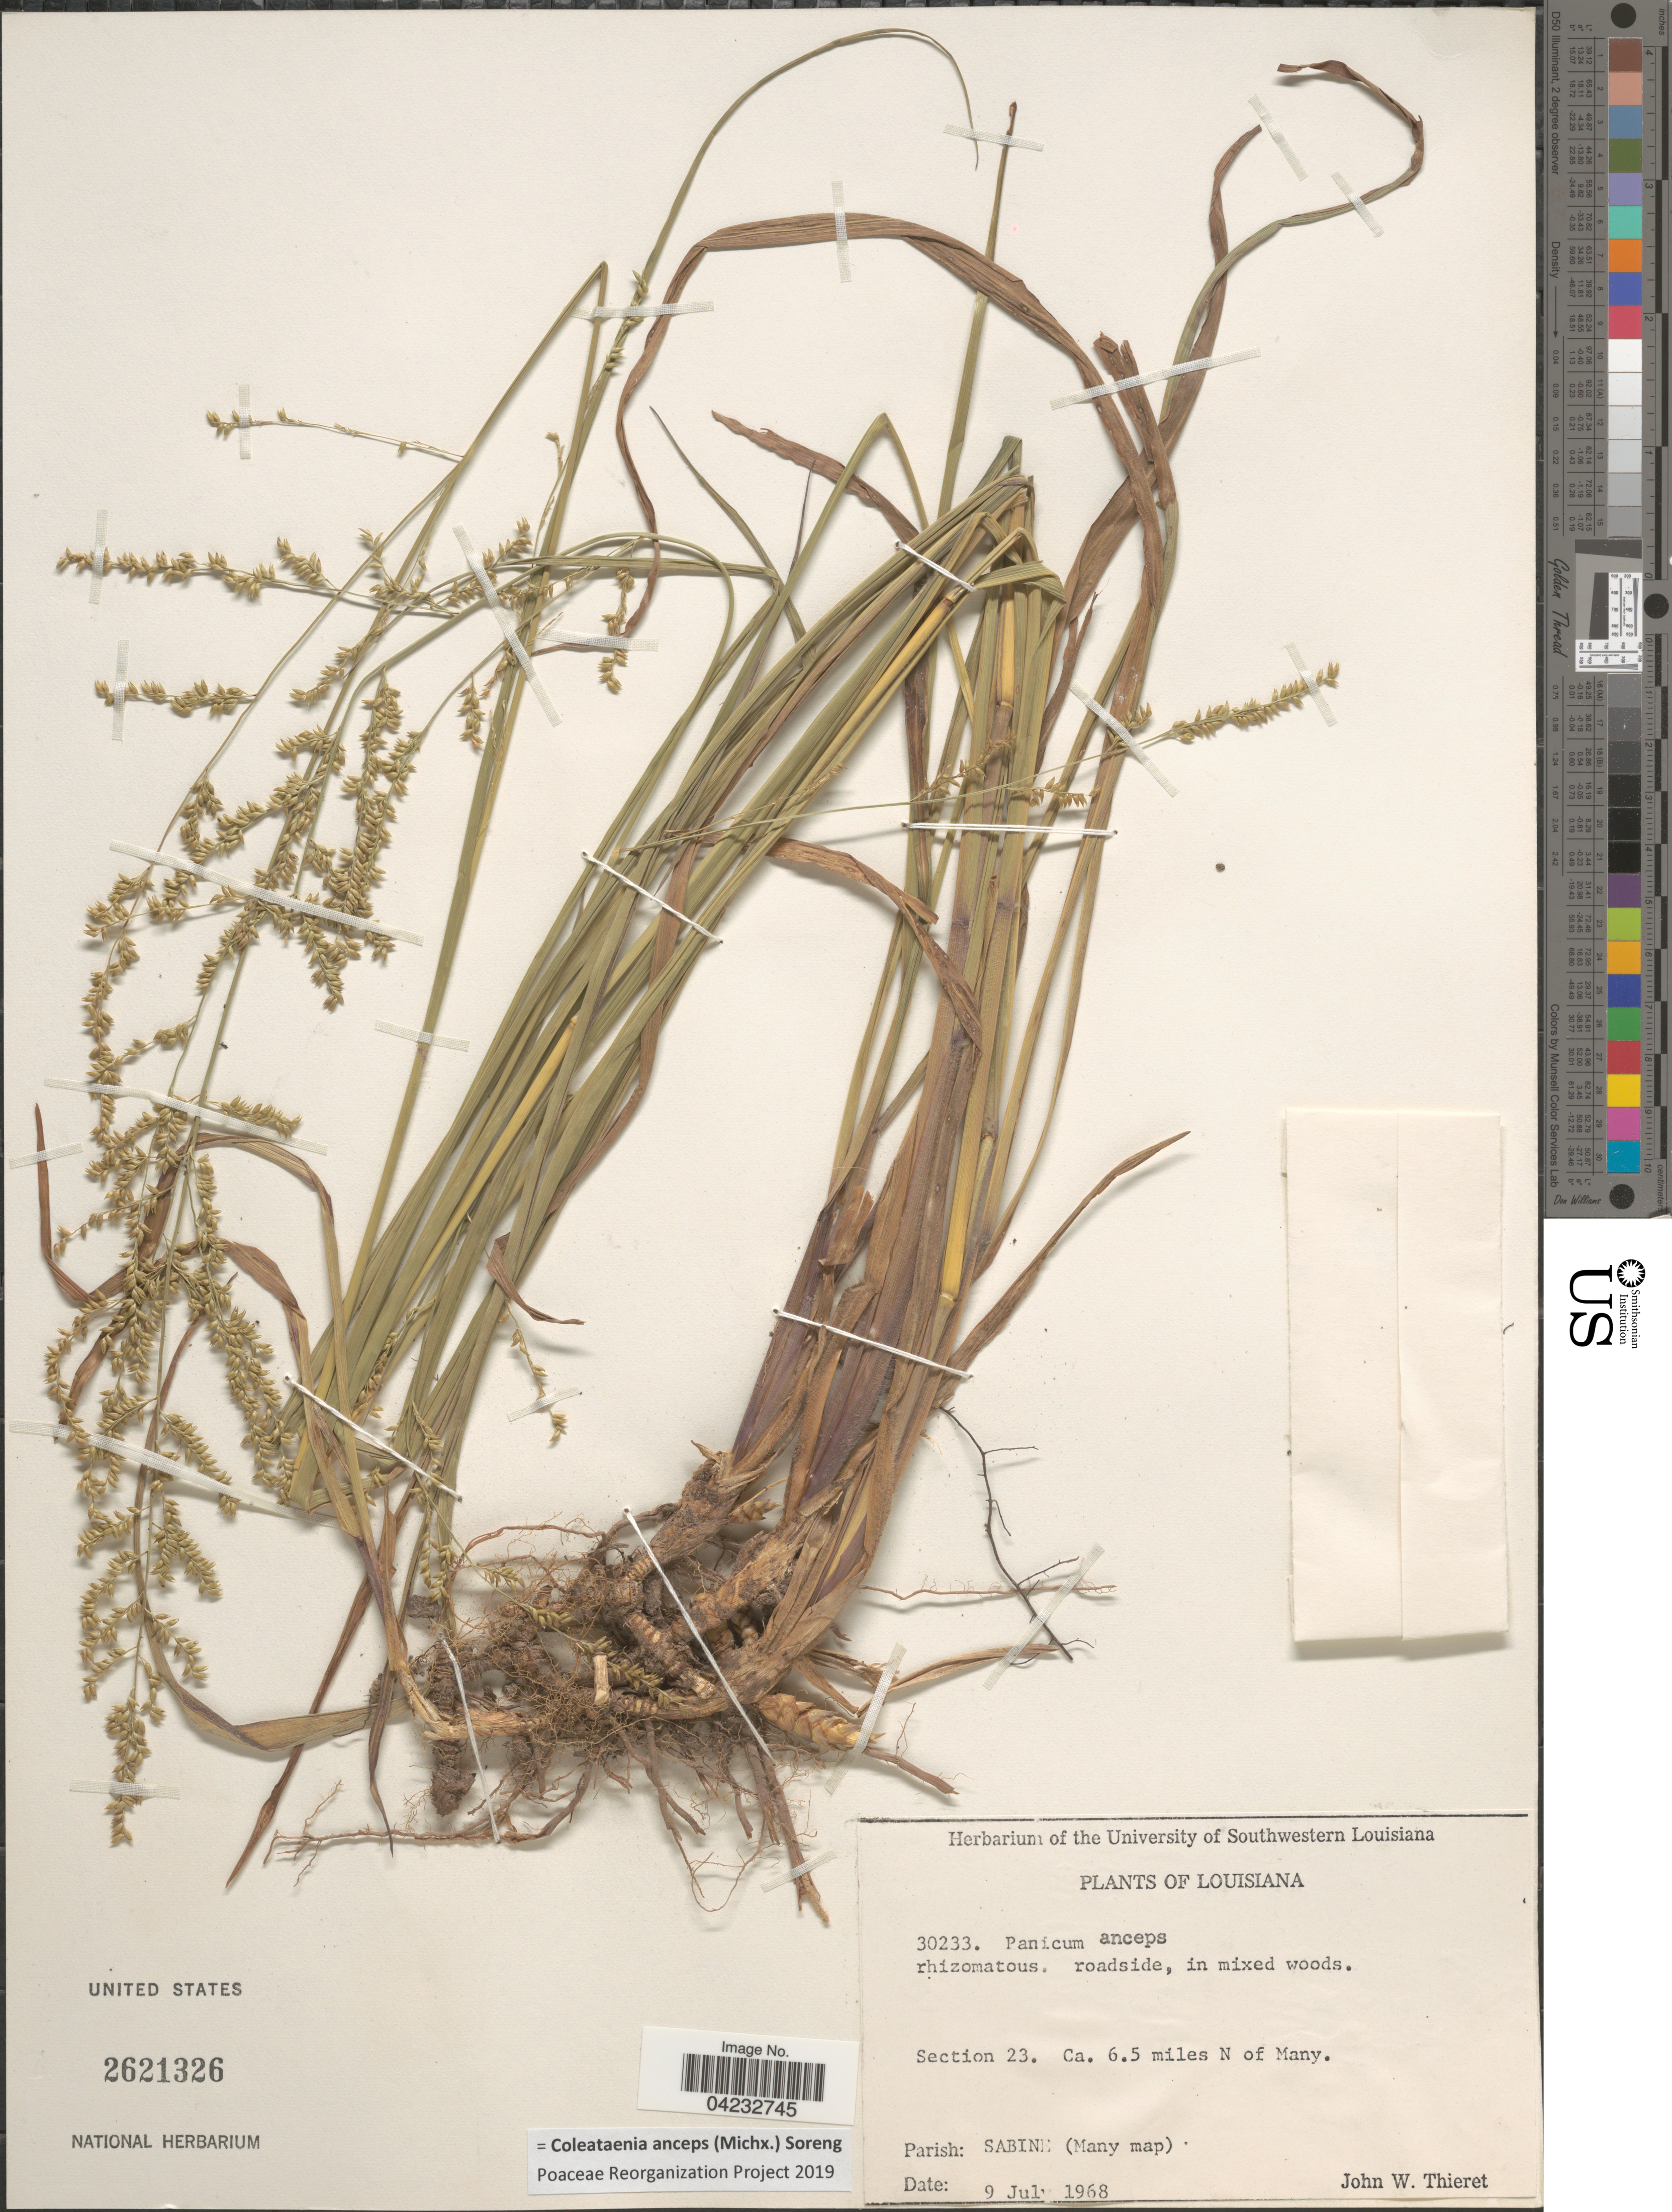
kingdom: Plantae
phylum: Tracheophyta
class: Liliopsida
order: Poales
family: Poaceae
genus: Coleataenia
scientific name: Coleataenia anceps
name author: (Michx.) Soreng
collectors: J. W. Thieret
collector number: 30233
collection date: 1968-07-09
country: United States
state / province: Louisiana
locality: Section 23. Ca. 6.5 miles N of Many. Parish: Sabin.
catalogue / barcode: US 2621326